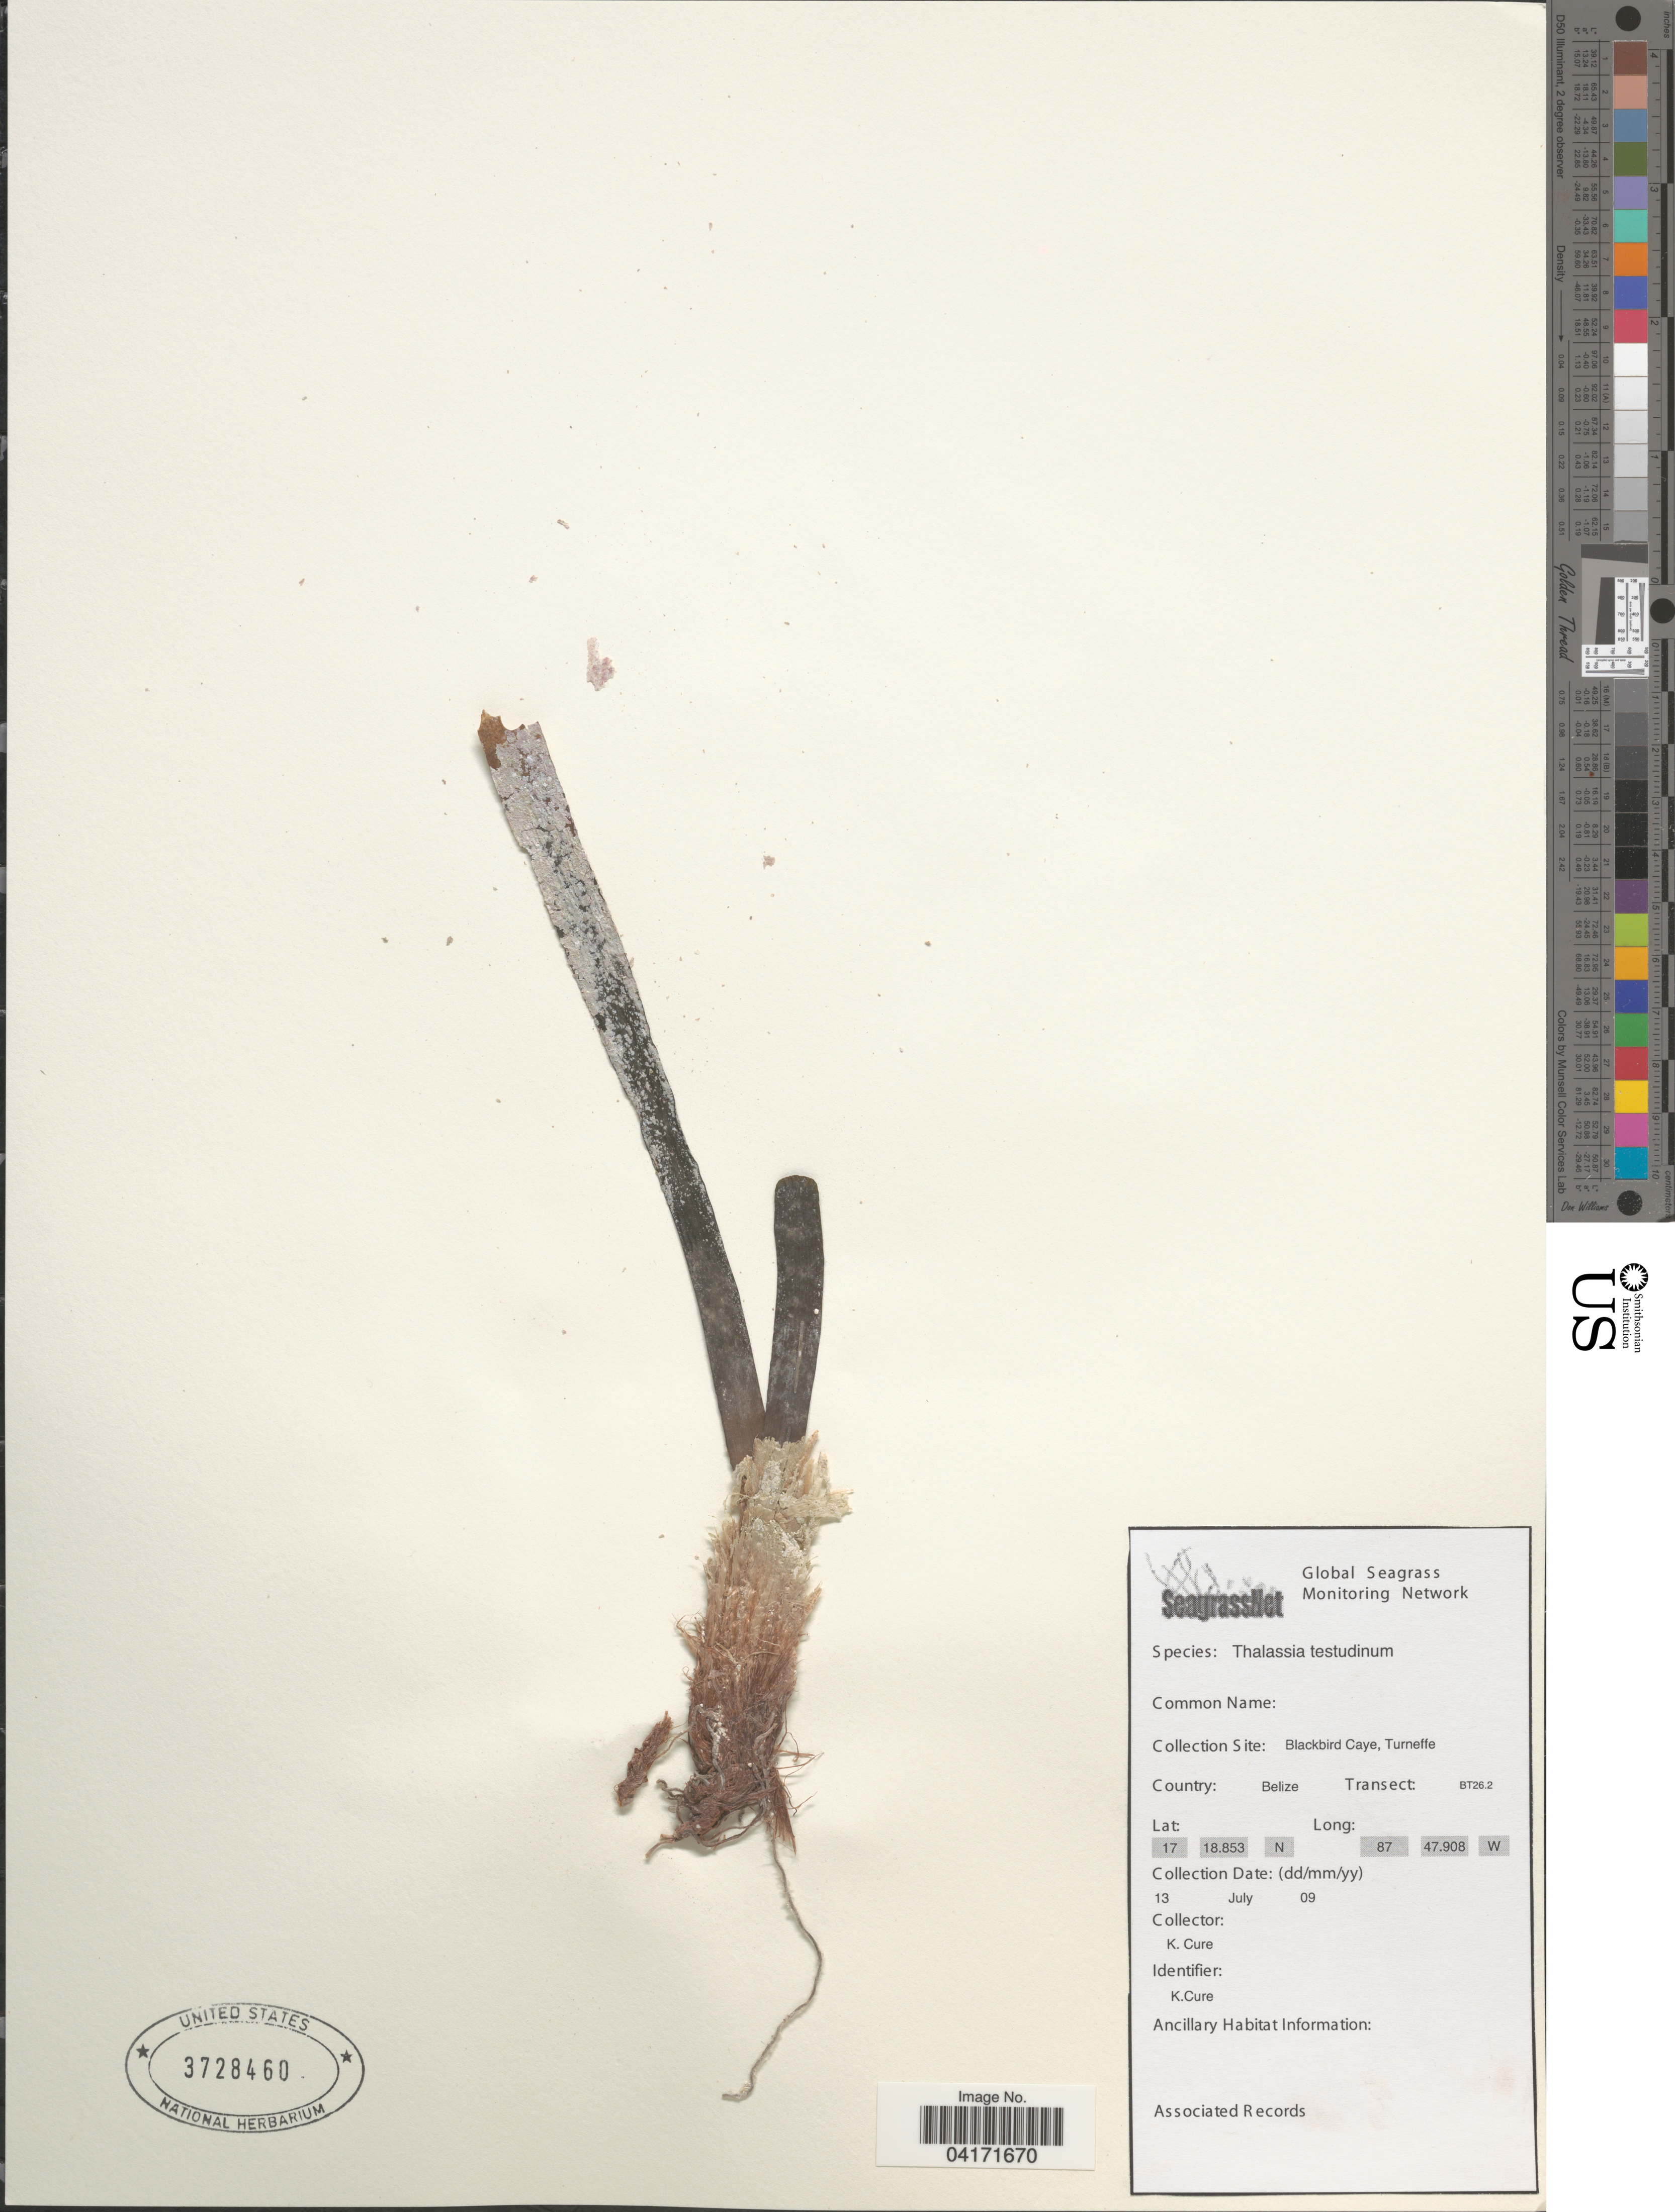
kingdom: Plantae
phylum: Tracheophyta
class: Liliopsida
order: Alismatales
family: Hydrocharitaceae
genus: Thalassia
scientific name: Thalassia testudinum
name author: Banks & Sol. ex K.D. Koenig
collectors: K. Cure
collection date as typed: Transcribed d/m/y: 13/7/9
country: Belize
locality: Blackbird Caye, Turneffe. Transect: BT26.2.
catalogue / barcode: US 3728460